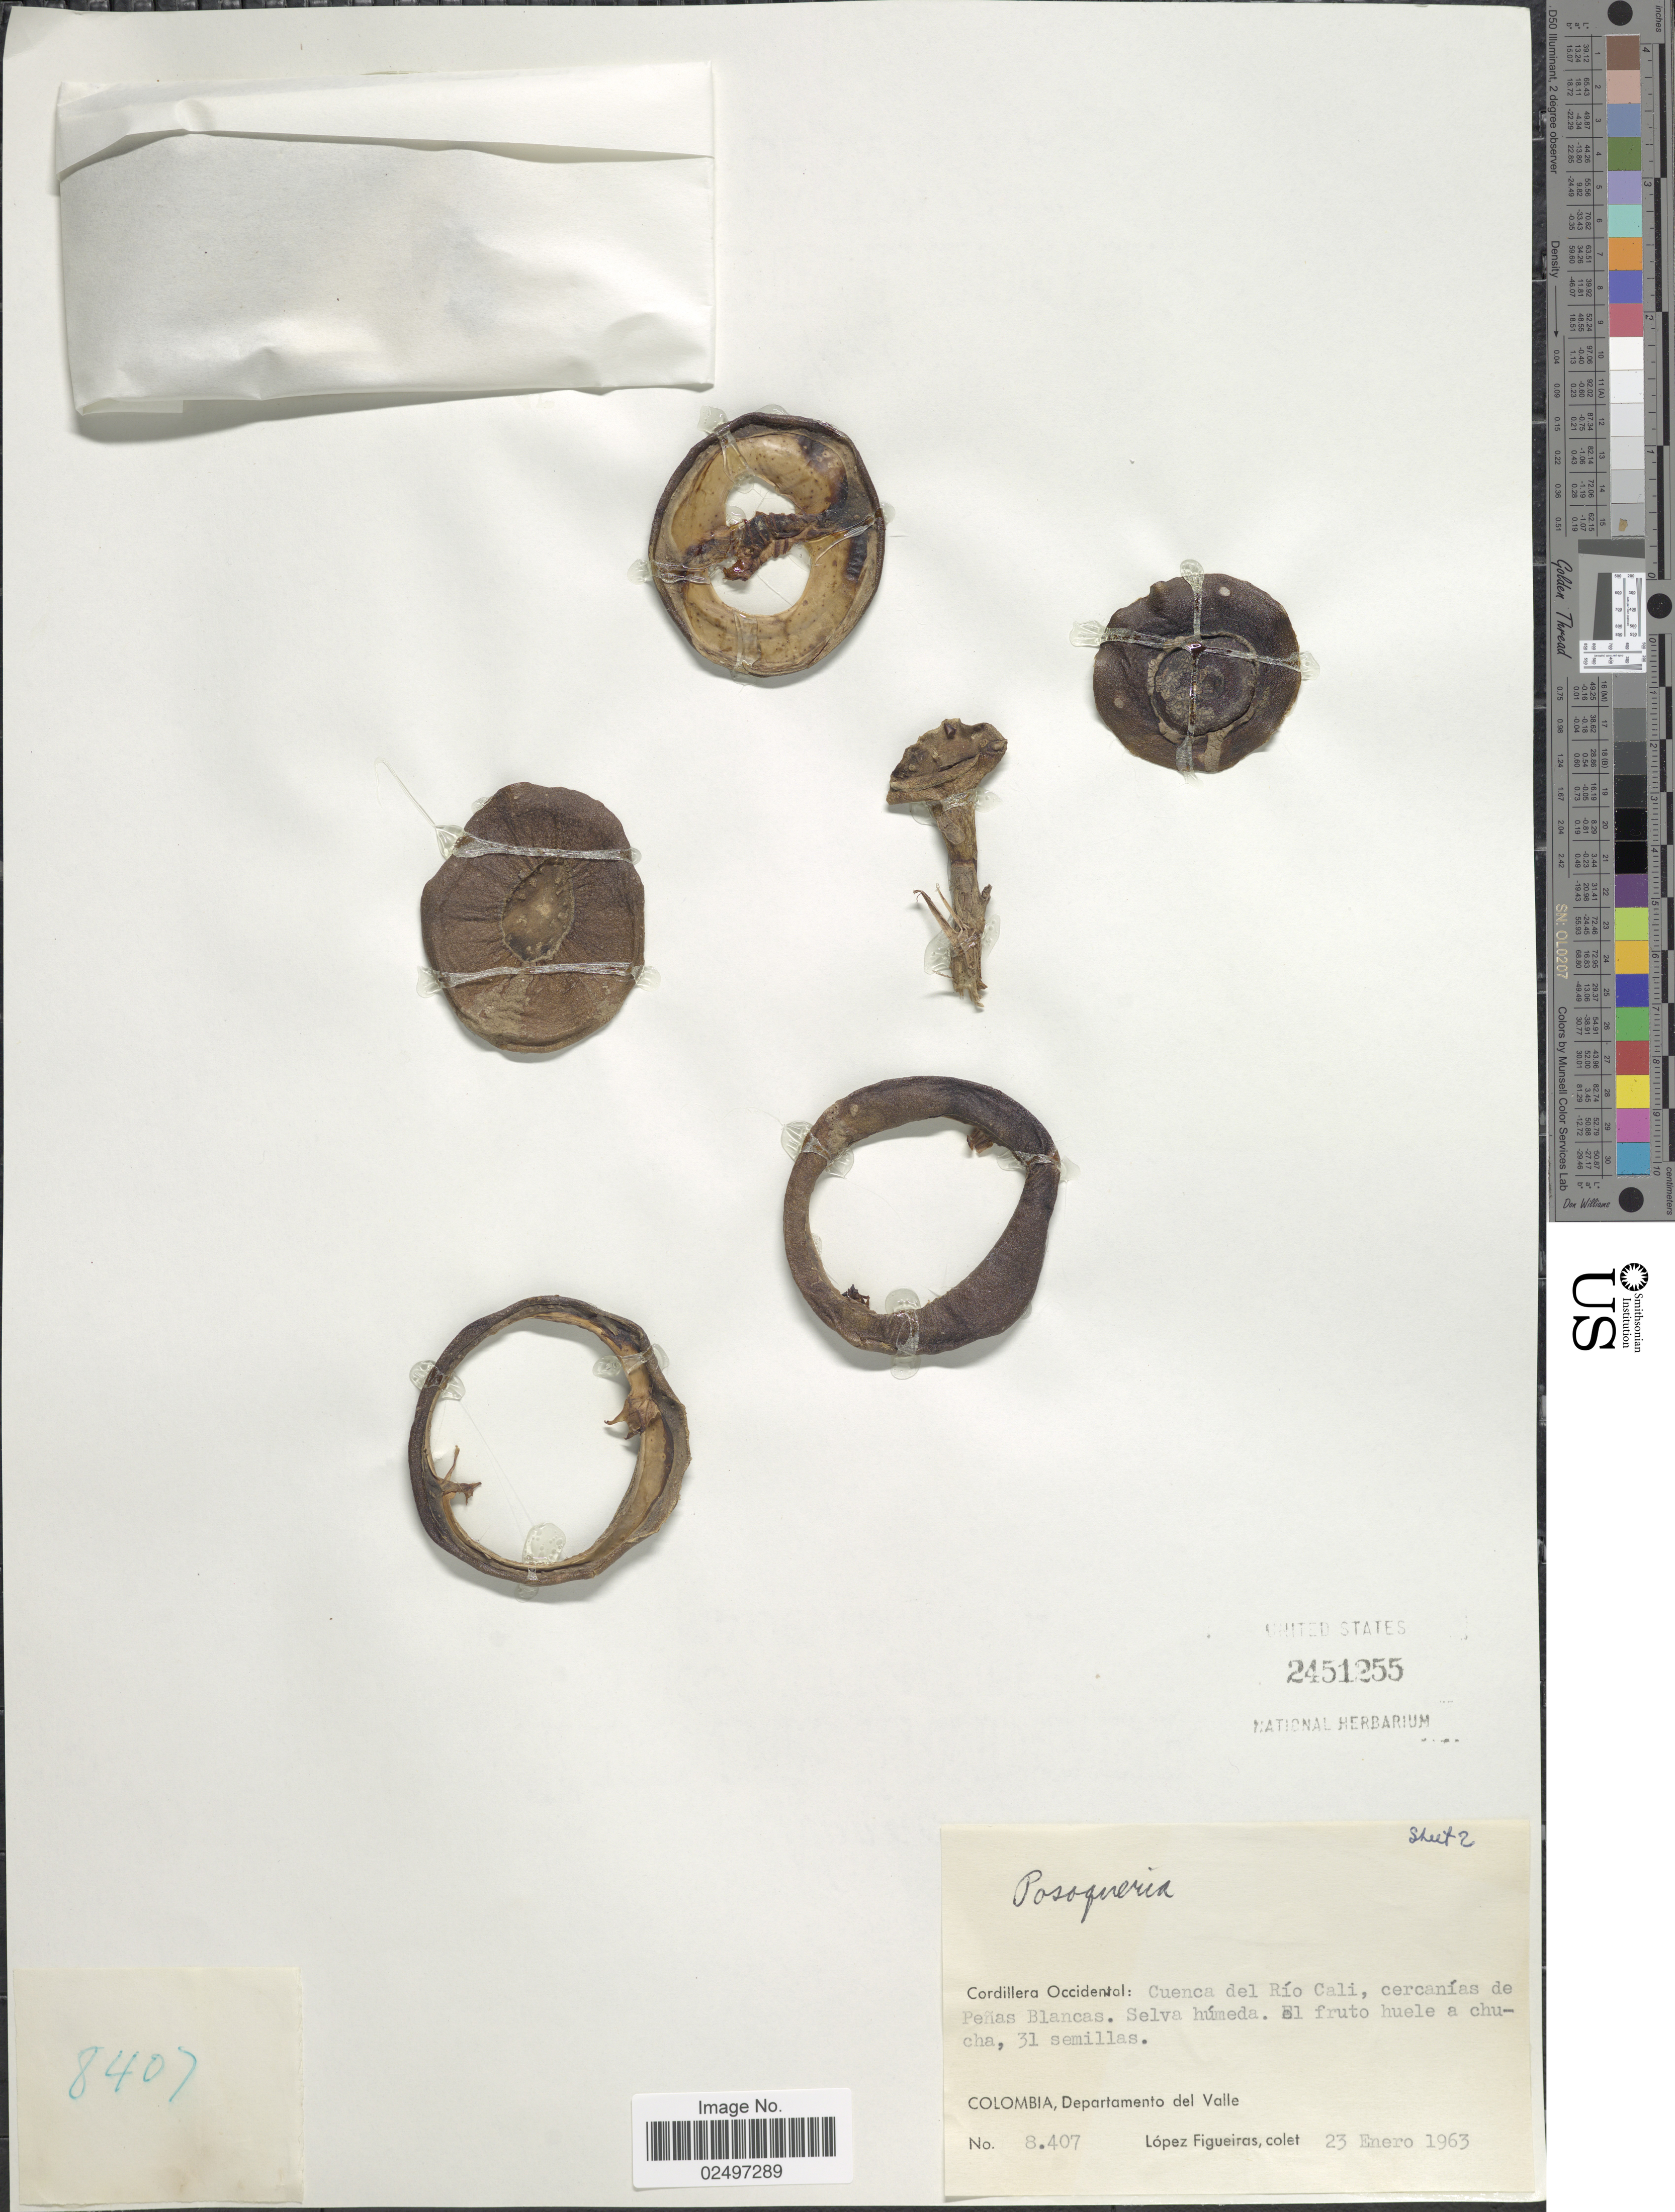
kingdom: Plantae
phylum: Tracheophyta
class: Magnoliopsida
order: Gentianales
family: Rubiaceae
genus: Posoqueria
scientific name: Posoqueria sp.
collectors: M. López Figueiras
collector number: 8407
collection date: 1963-01-23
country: Colombia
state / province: Valle del Cauca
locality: Cordillera Occidental: Cuenca del Rio Cali, cercanias de Penas Blancas, Selva humed, Colombia, Departamento del Valle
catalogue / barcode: US 2451255